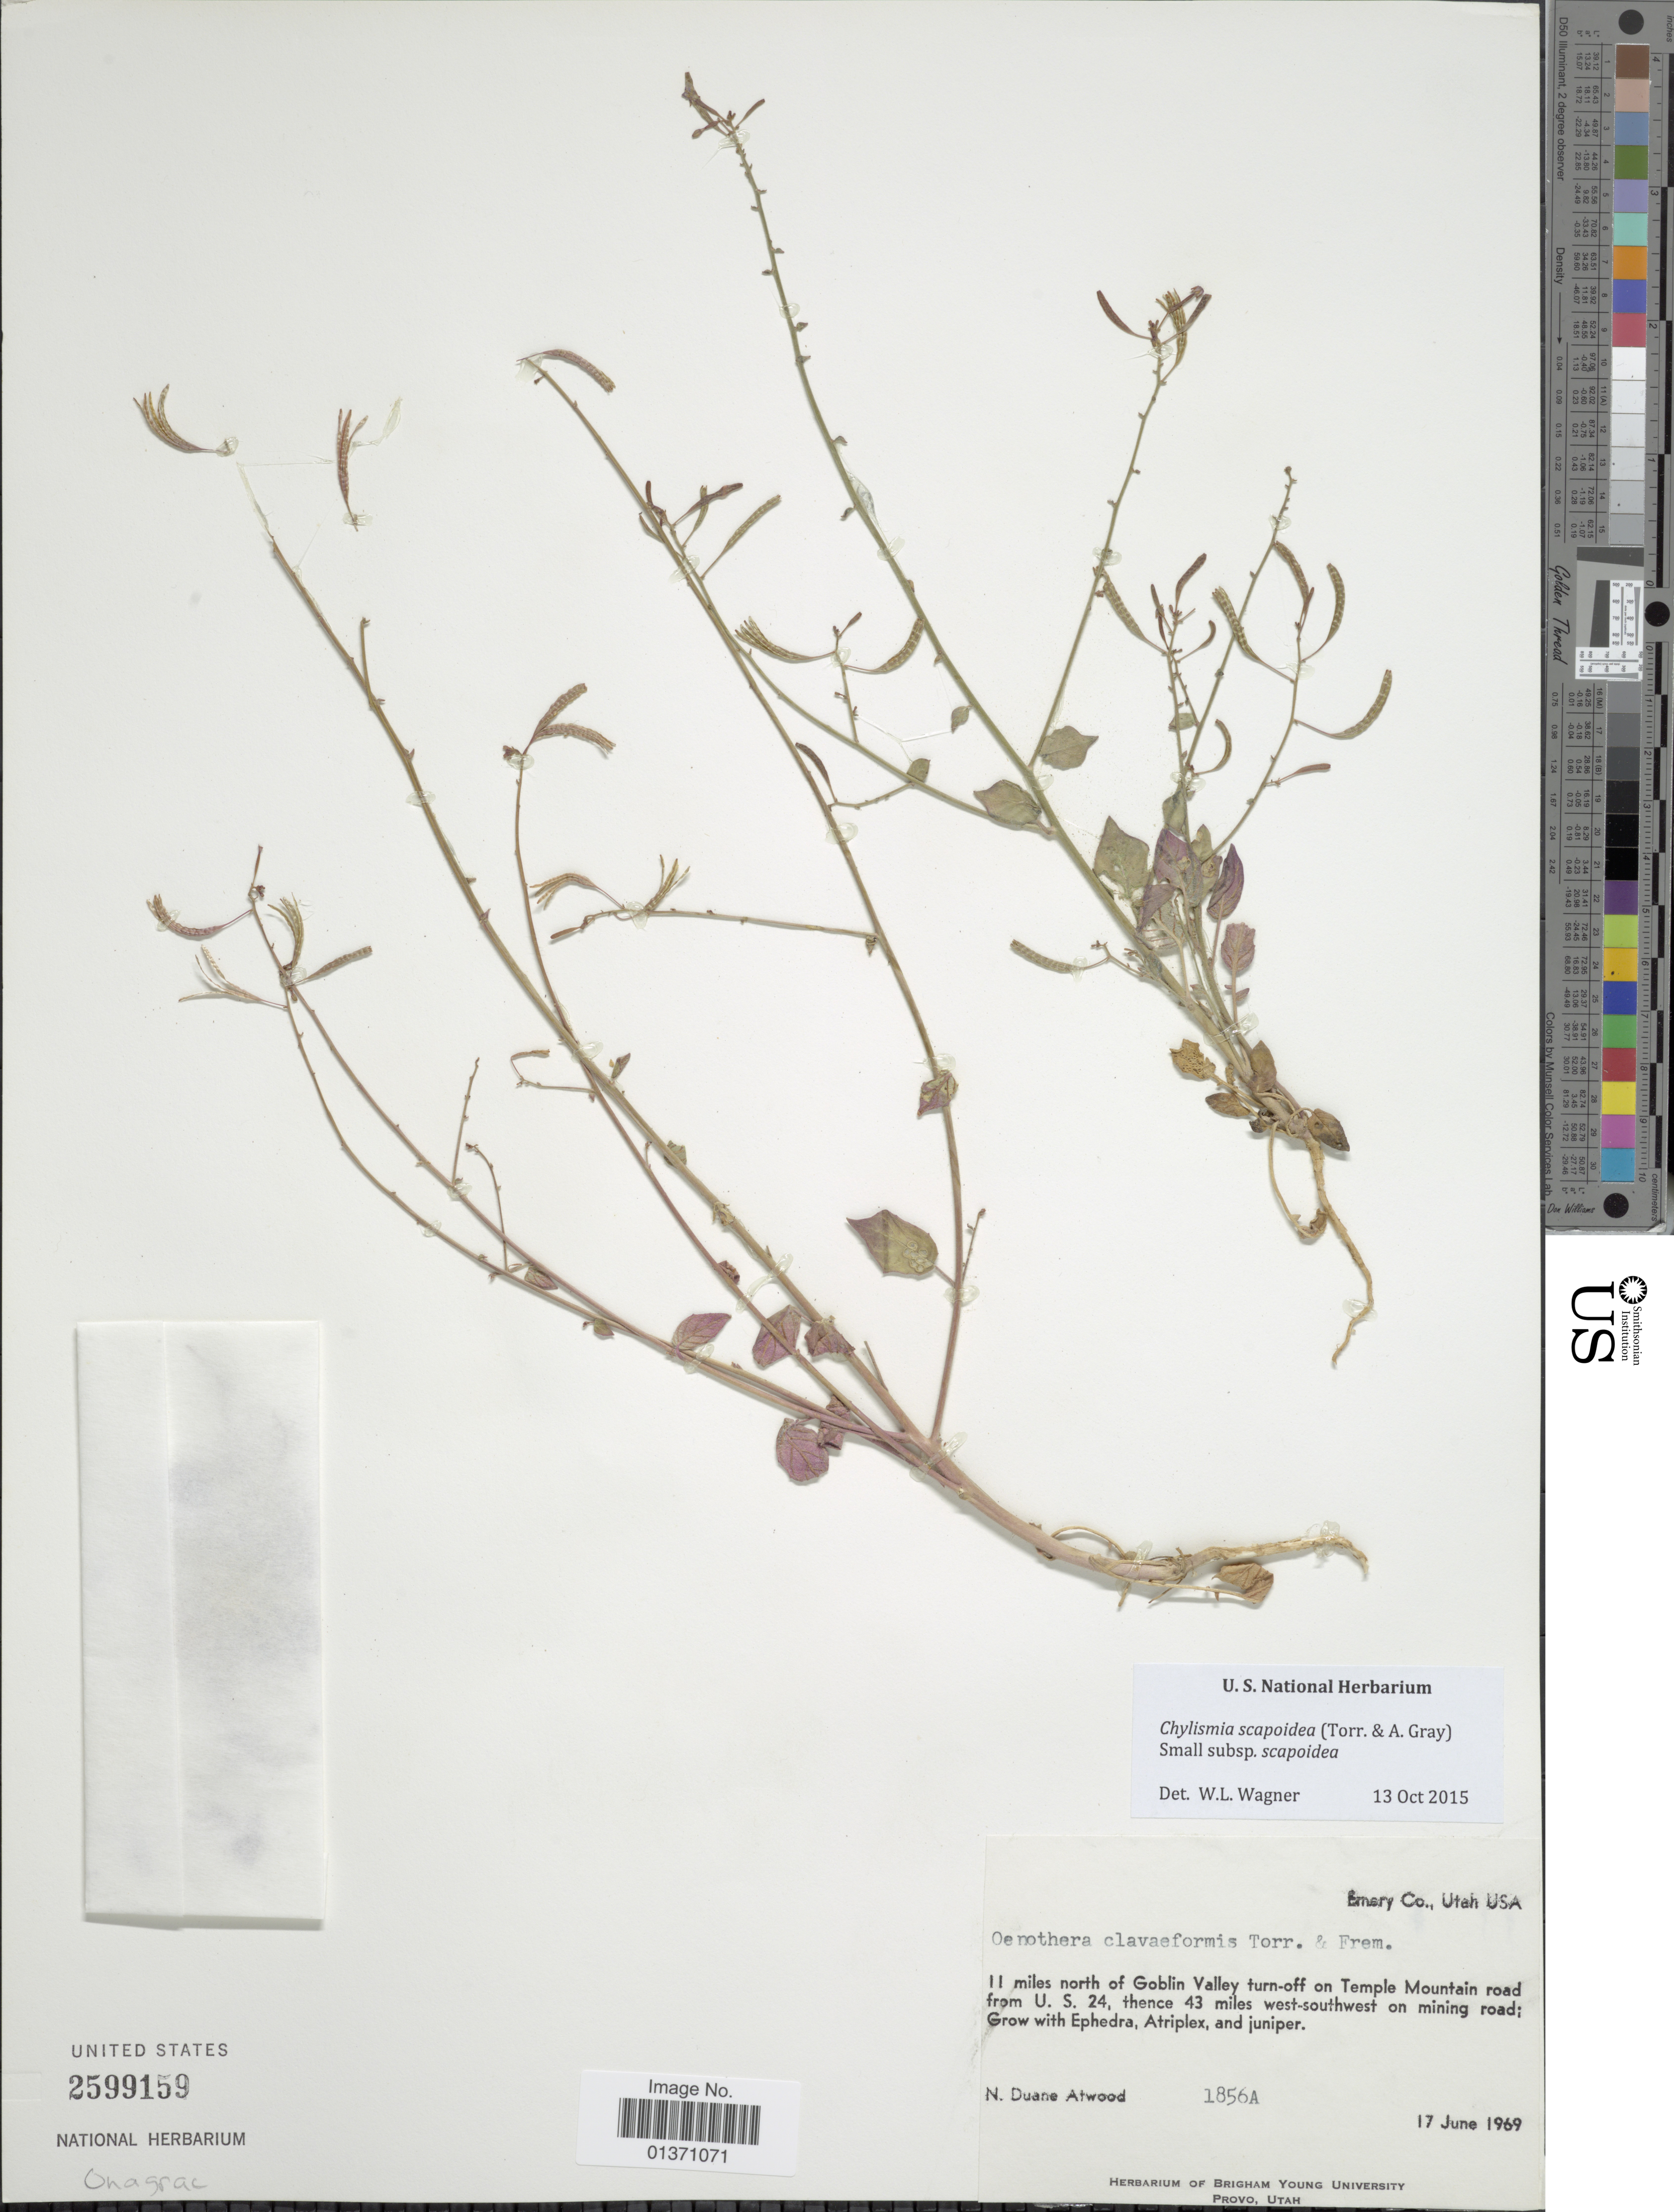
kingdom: Plantae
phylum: Tracheophyta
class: Magnoliopsida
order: Myrtales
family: Onagraceae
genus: Chylismia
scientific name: Chylismia scapoidea subsp. scapoidea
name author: (Torr. & A. Gray) Small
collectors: N. Atwood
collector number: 1856A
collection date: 1969-06-17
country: United States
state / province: Utah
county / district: Emery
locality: Emery Co., 11 miles north of Goblin Valley turn-off on Temple Mountain road from U. S. 24, thence 43 miles west-southwest on mining road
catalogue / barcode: US 2599159